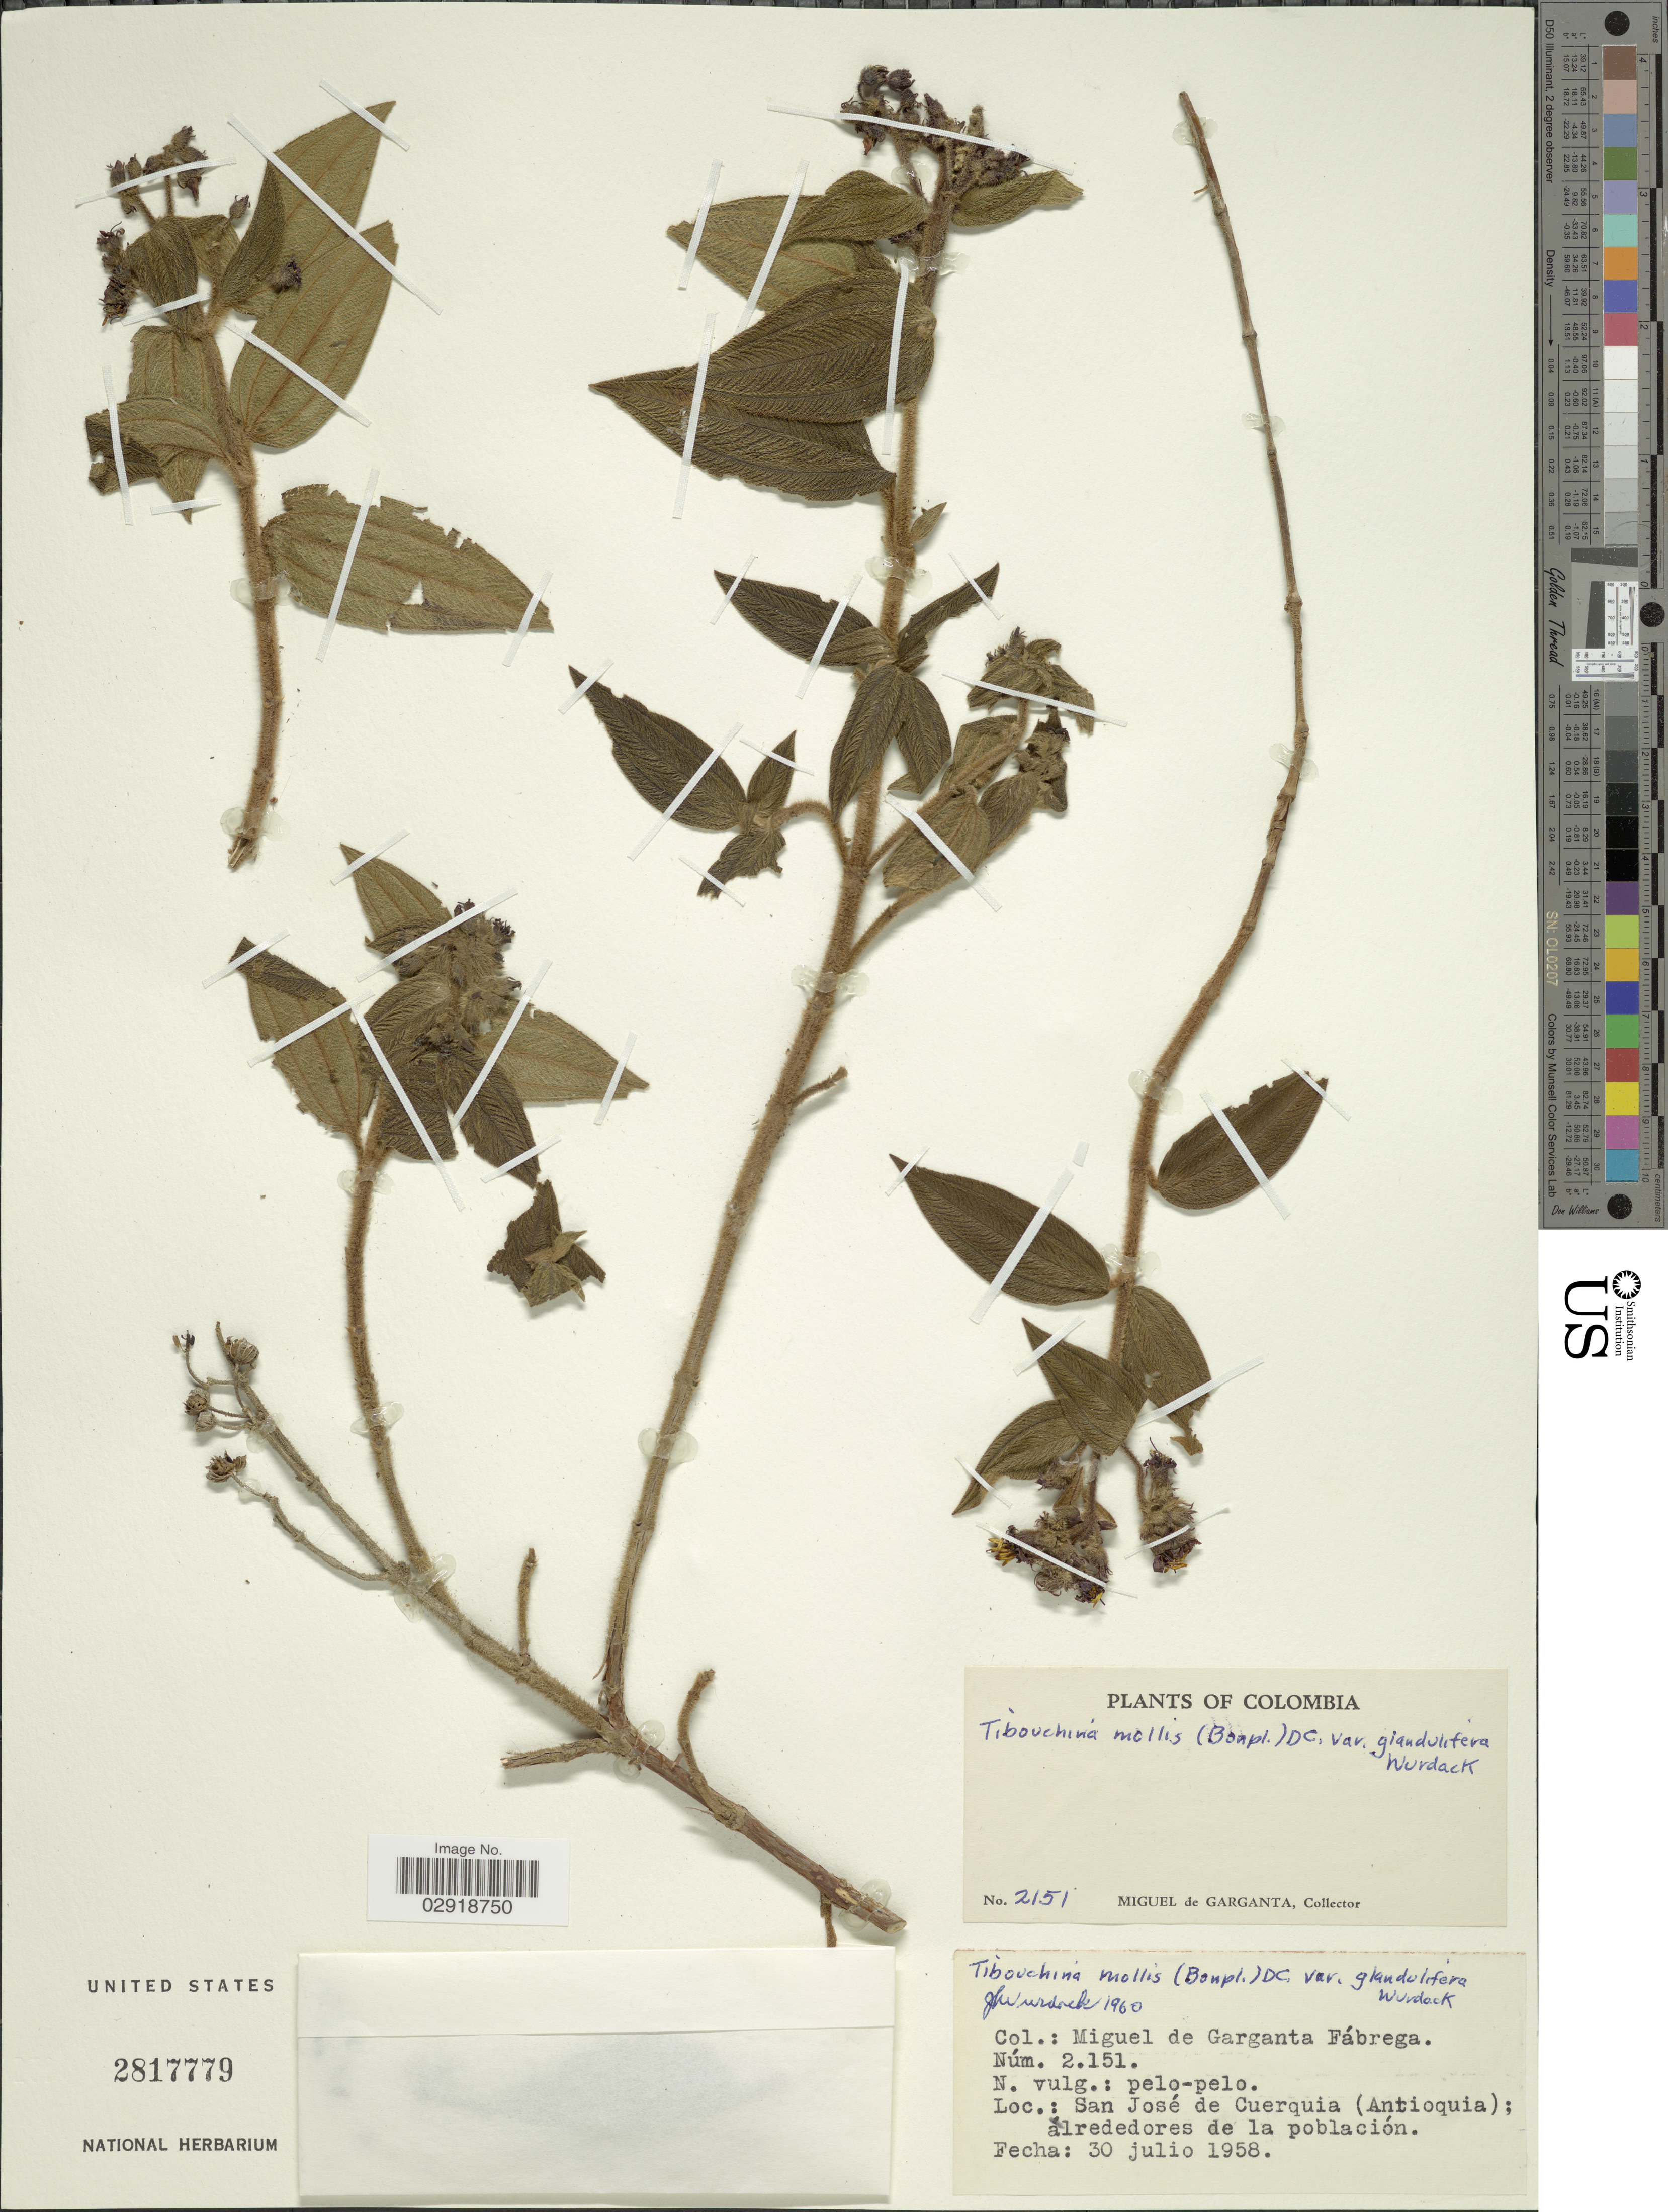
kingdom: Plantae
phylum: Tracheophyta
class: Magnoliopsida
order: Myrtales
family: Melastomataceae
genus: Chaetogastra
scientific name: Chaetogastra mollis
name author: (Bonpl.) DC.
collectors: M. Garganta-Fábrega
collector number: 2151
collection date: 1958-07-30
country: Colombia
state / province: Antioquia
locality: San José de Cuerquia; alrededores de la población.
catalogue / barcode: US 2817779